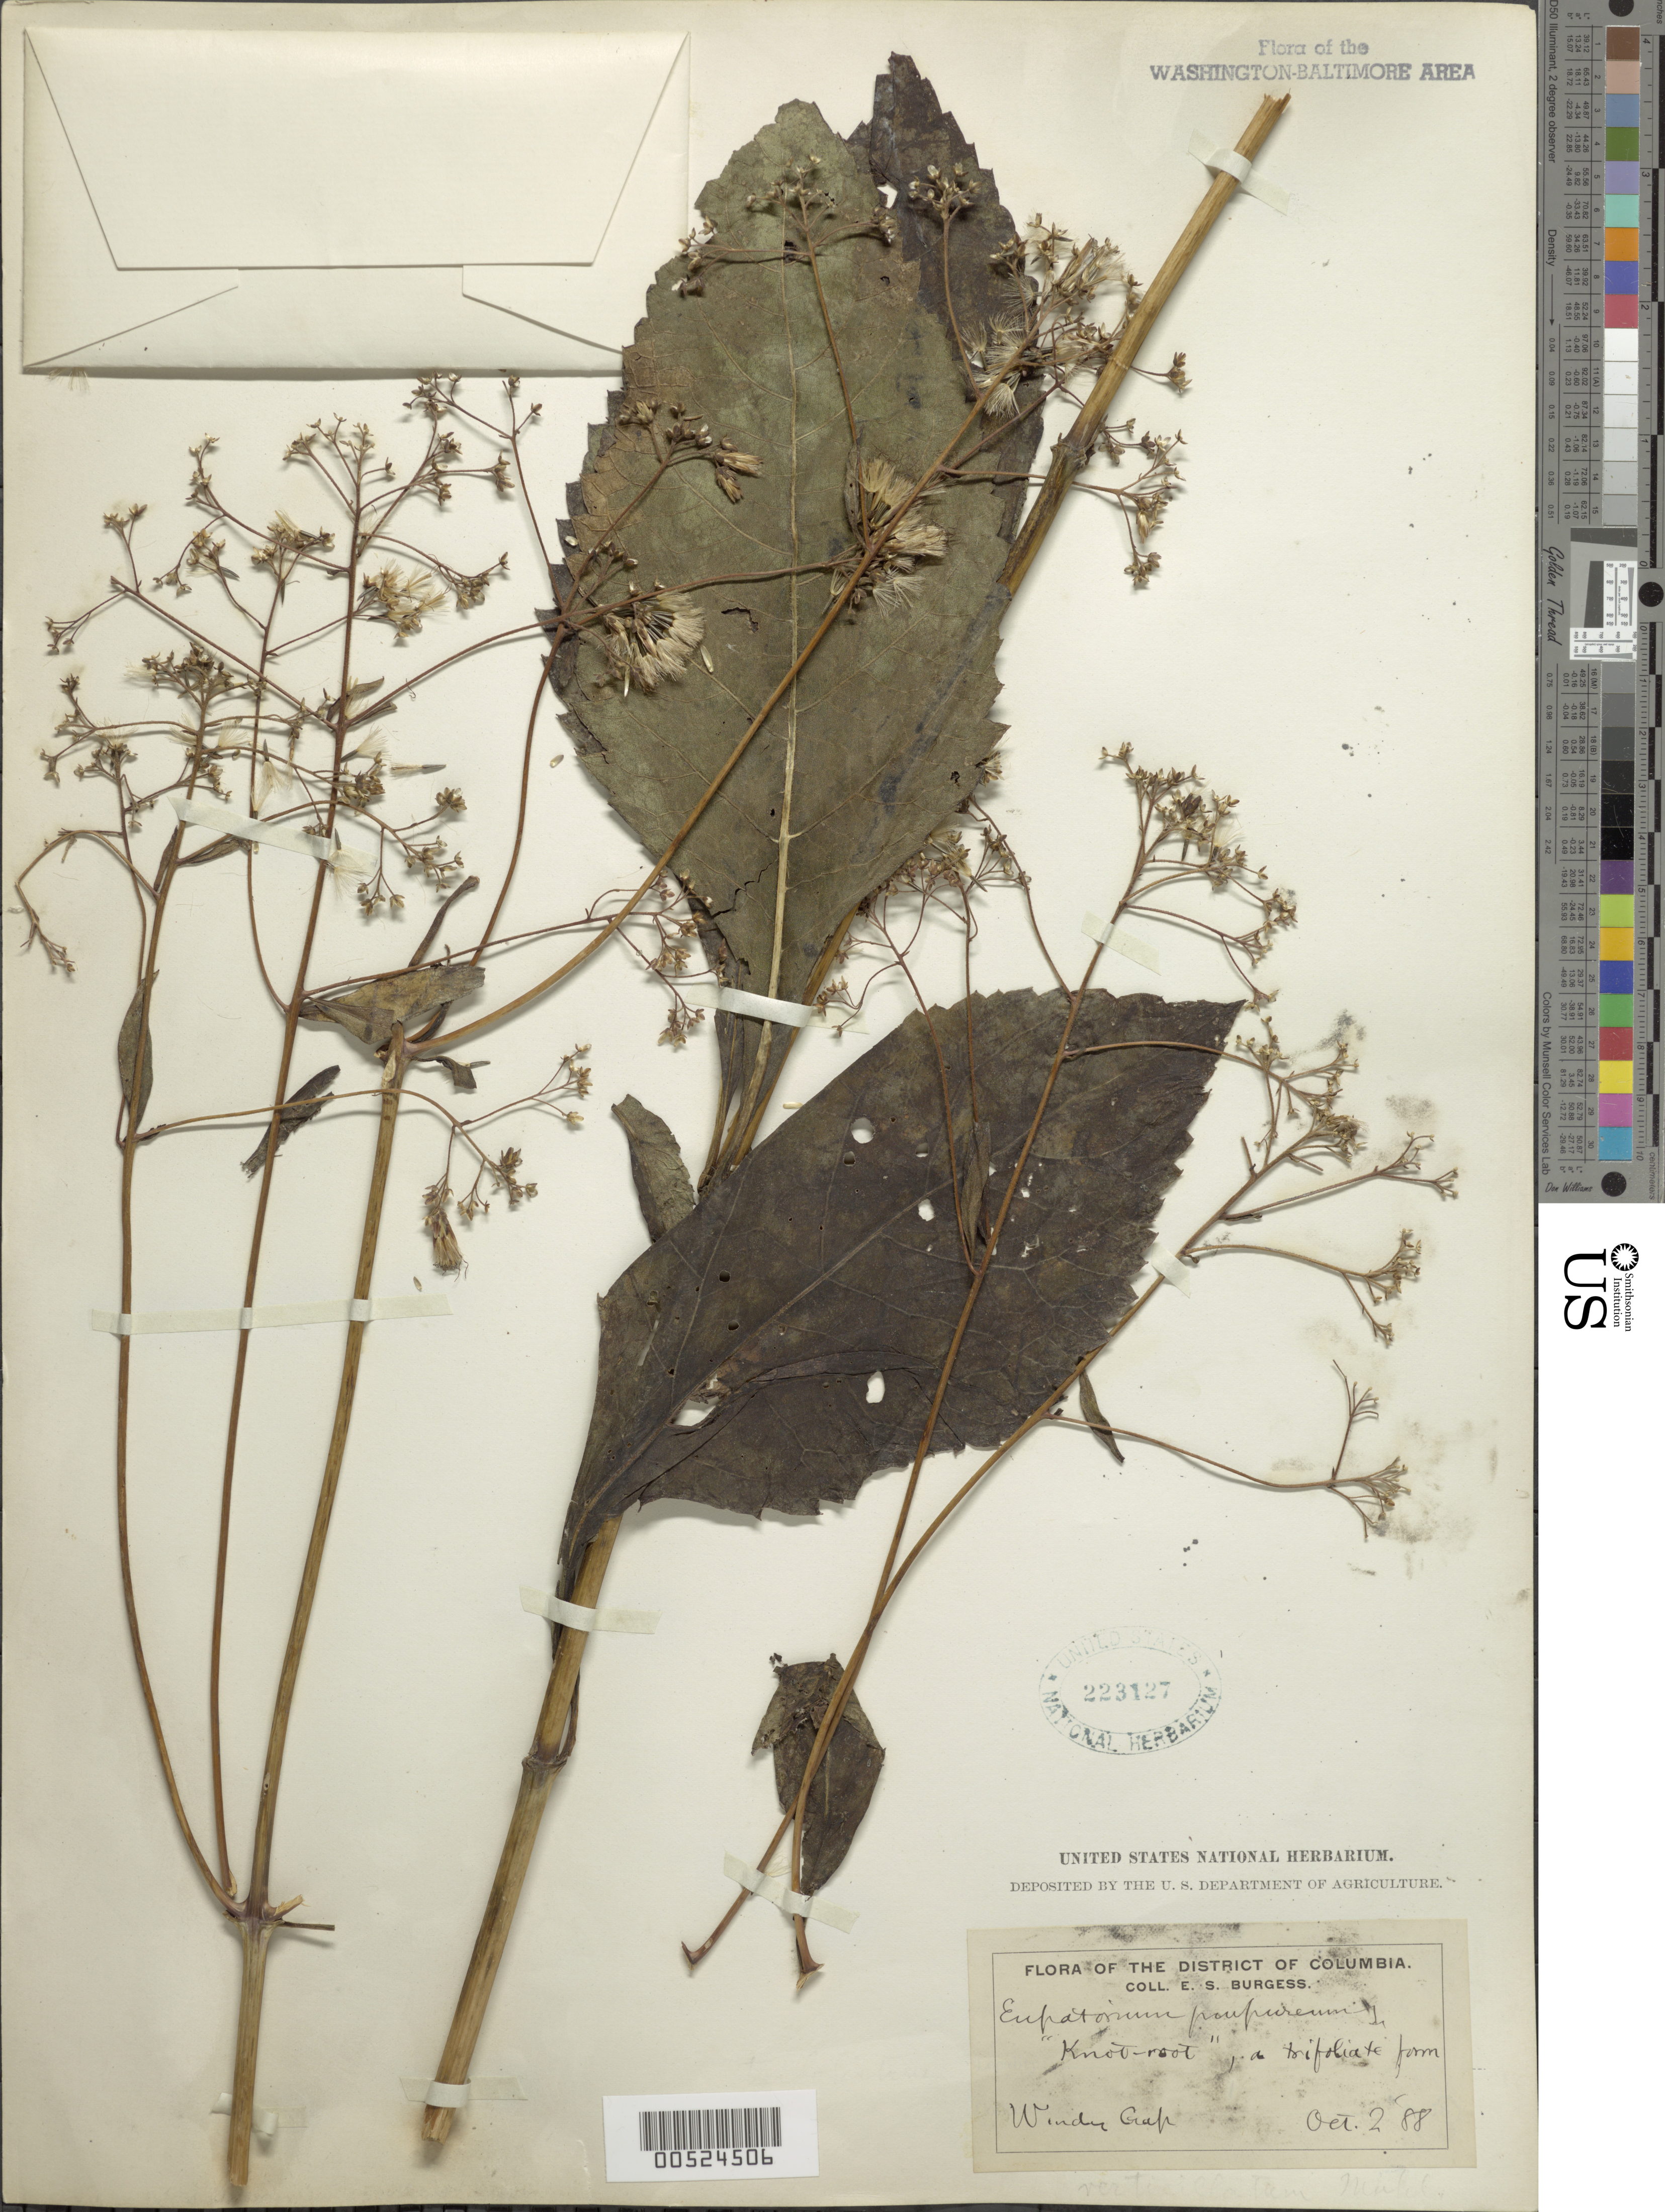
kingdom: Plantae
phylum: Tracheophyta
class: Magnoliopsida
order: Asterales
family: Asteraceae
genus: Eupatorium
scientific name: Eupatorium purpureum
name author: (L.) E.E. Lamont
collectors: E. Burgess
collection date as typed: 02 Oct 1888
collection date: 1888-10-02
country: United States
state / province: District of Columbia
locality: Windy Gap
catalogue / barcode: US 223127